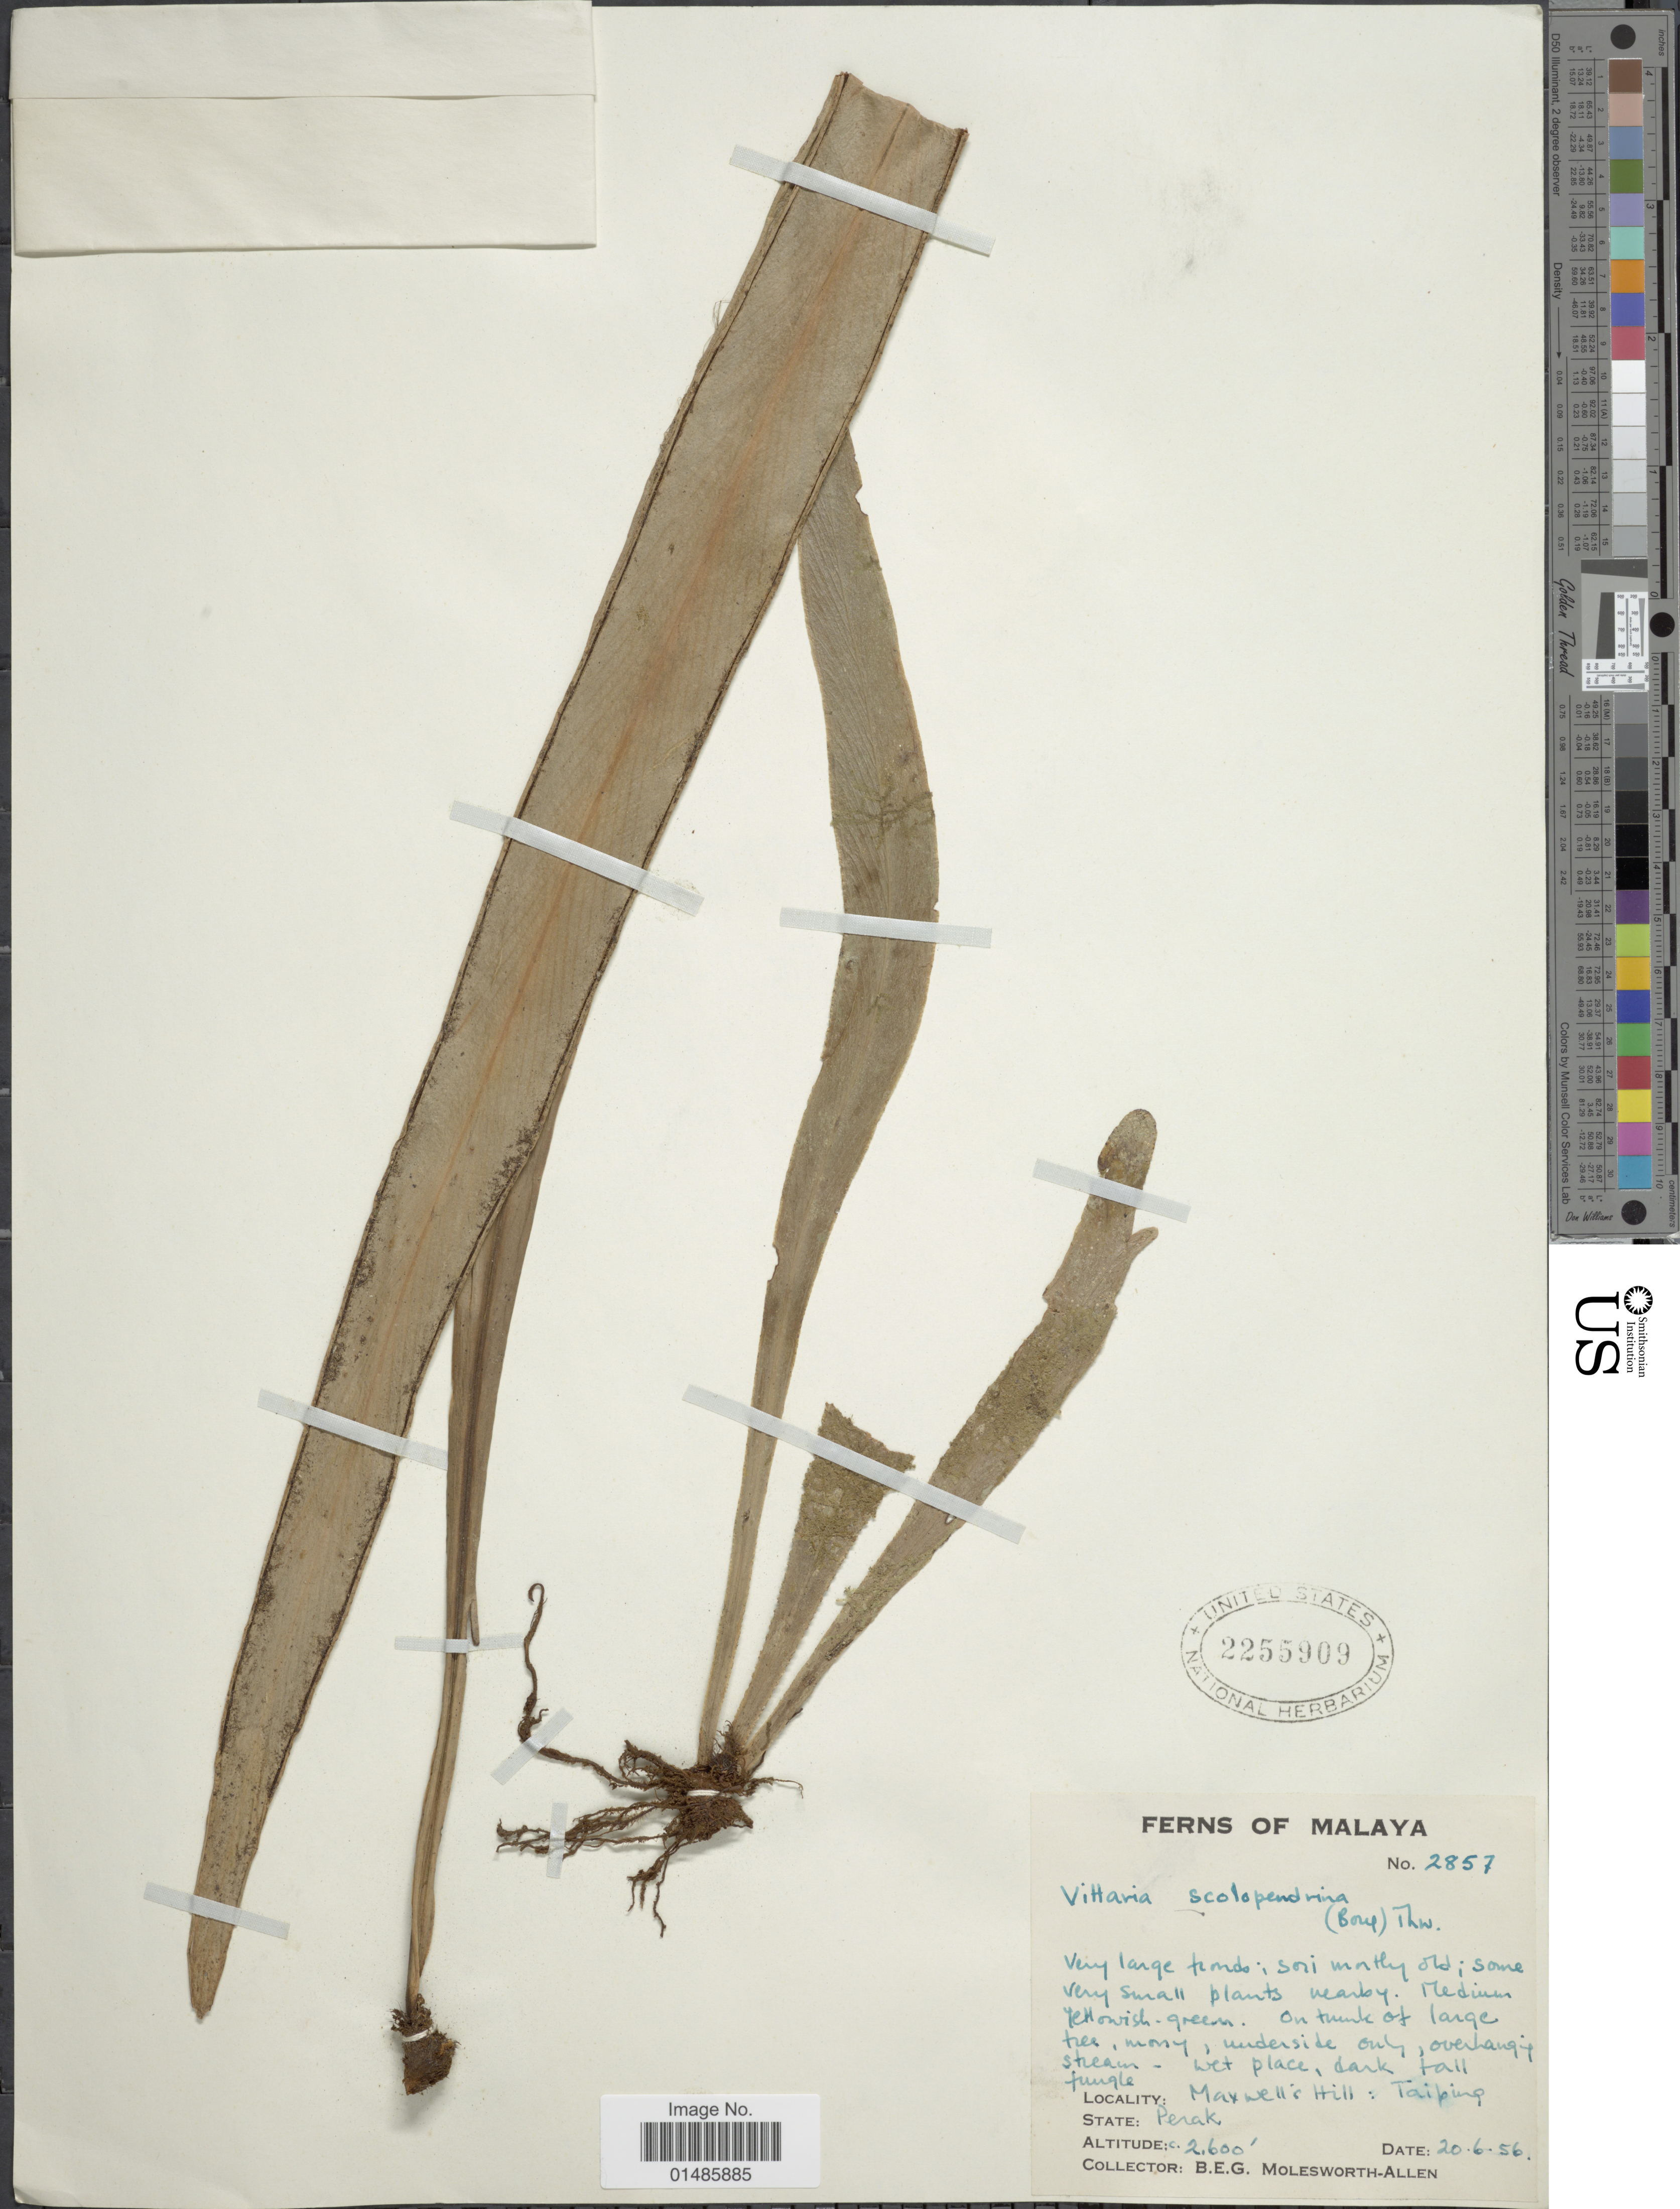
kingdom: Plantae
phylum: Tracheophyta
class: Polypodiopsida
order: Polypodiales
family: Pteridaceae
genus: Haplopteris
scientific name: Haplopteris scolopendrina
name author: (Bory) Presl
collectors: B. E. G. Molesworth-Allen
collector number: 2857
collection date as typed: Transcribed d/m/y: 20/6/56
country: Malaysia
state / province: Perak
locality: Ferns of Malaya. Maxwell's Hill: Taiping.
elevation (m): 792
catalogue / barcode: US 2255909